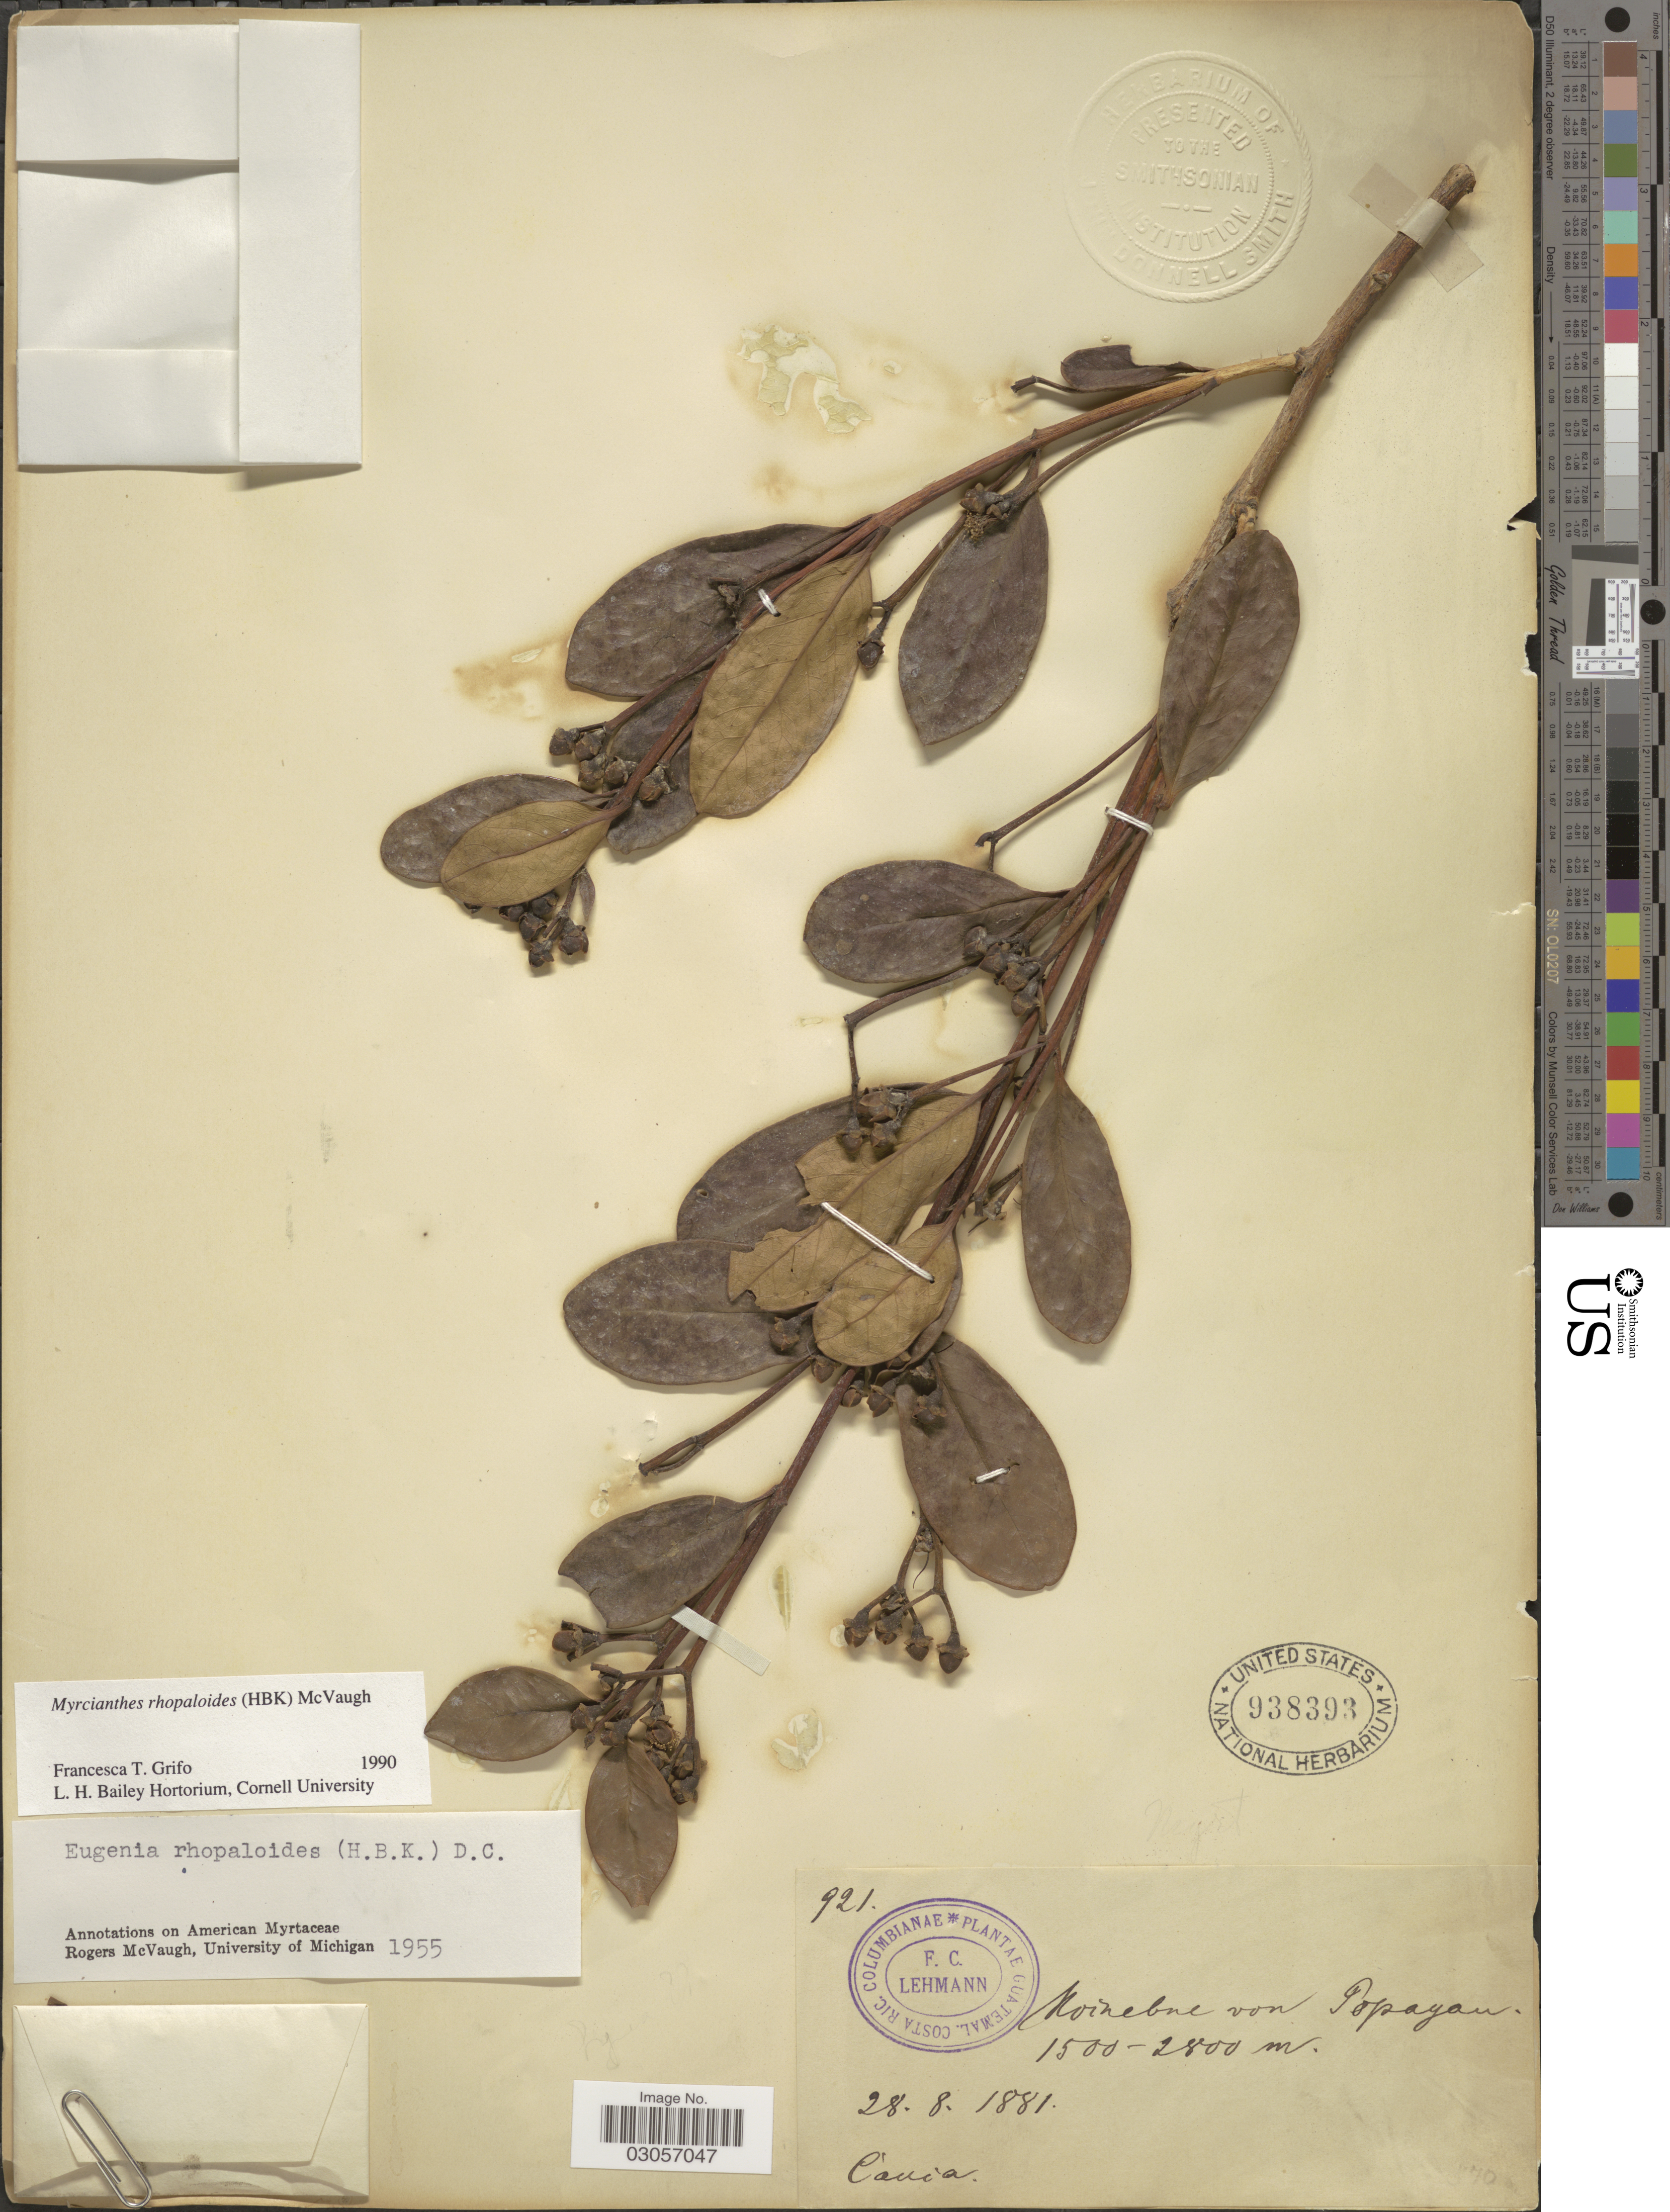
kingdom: Plantae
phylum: Tracheophyta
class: Magnoliopsida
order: Myrtales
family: Myrtaceae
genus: Myrcianthes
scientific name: Myrcianthes rhopaloides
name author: (Kunth) McVaugh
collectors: F. C. Lehmann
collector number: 921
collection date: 1881-08-28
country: Colombia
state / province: Cauca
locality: Moinebne [interpreted] von Popayan, Cauca.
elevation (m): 1500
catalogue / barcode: US 938393